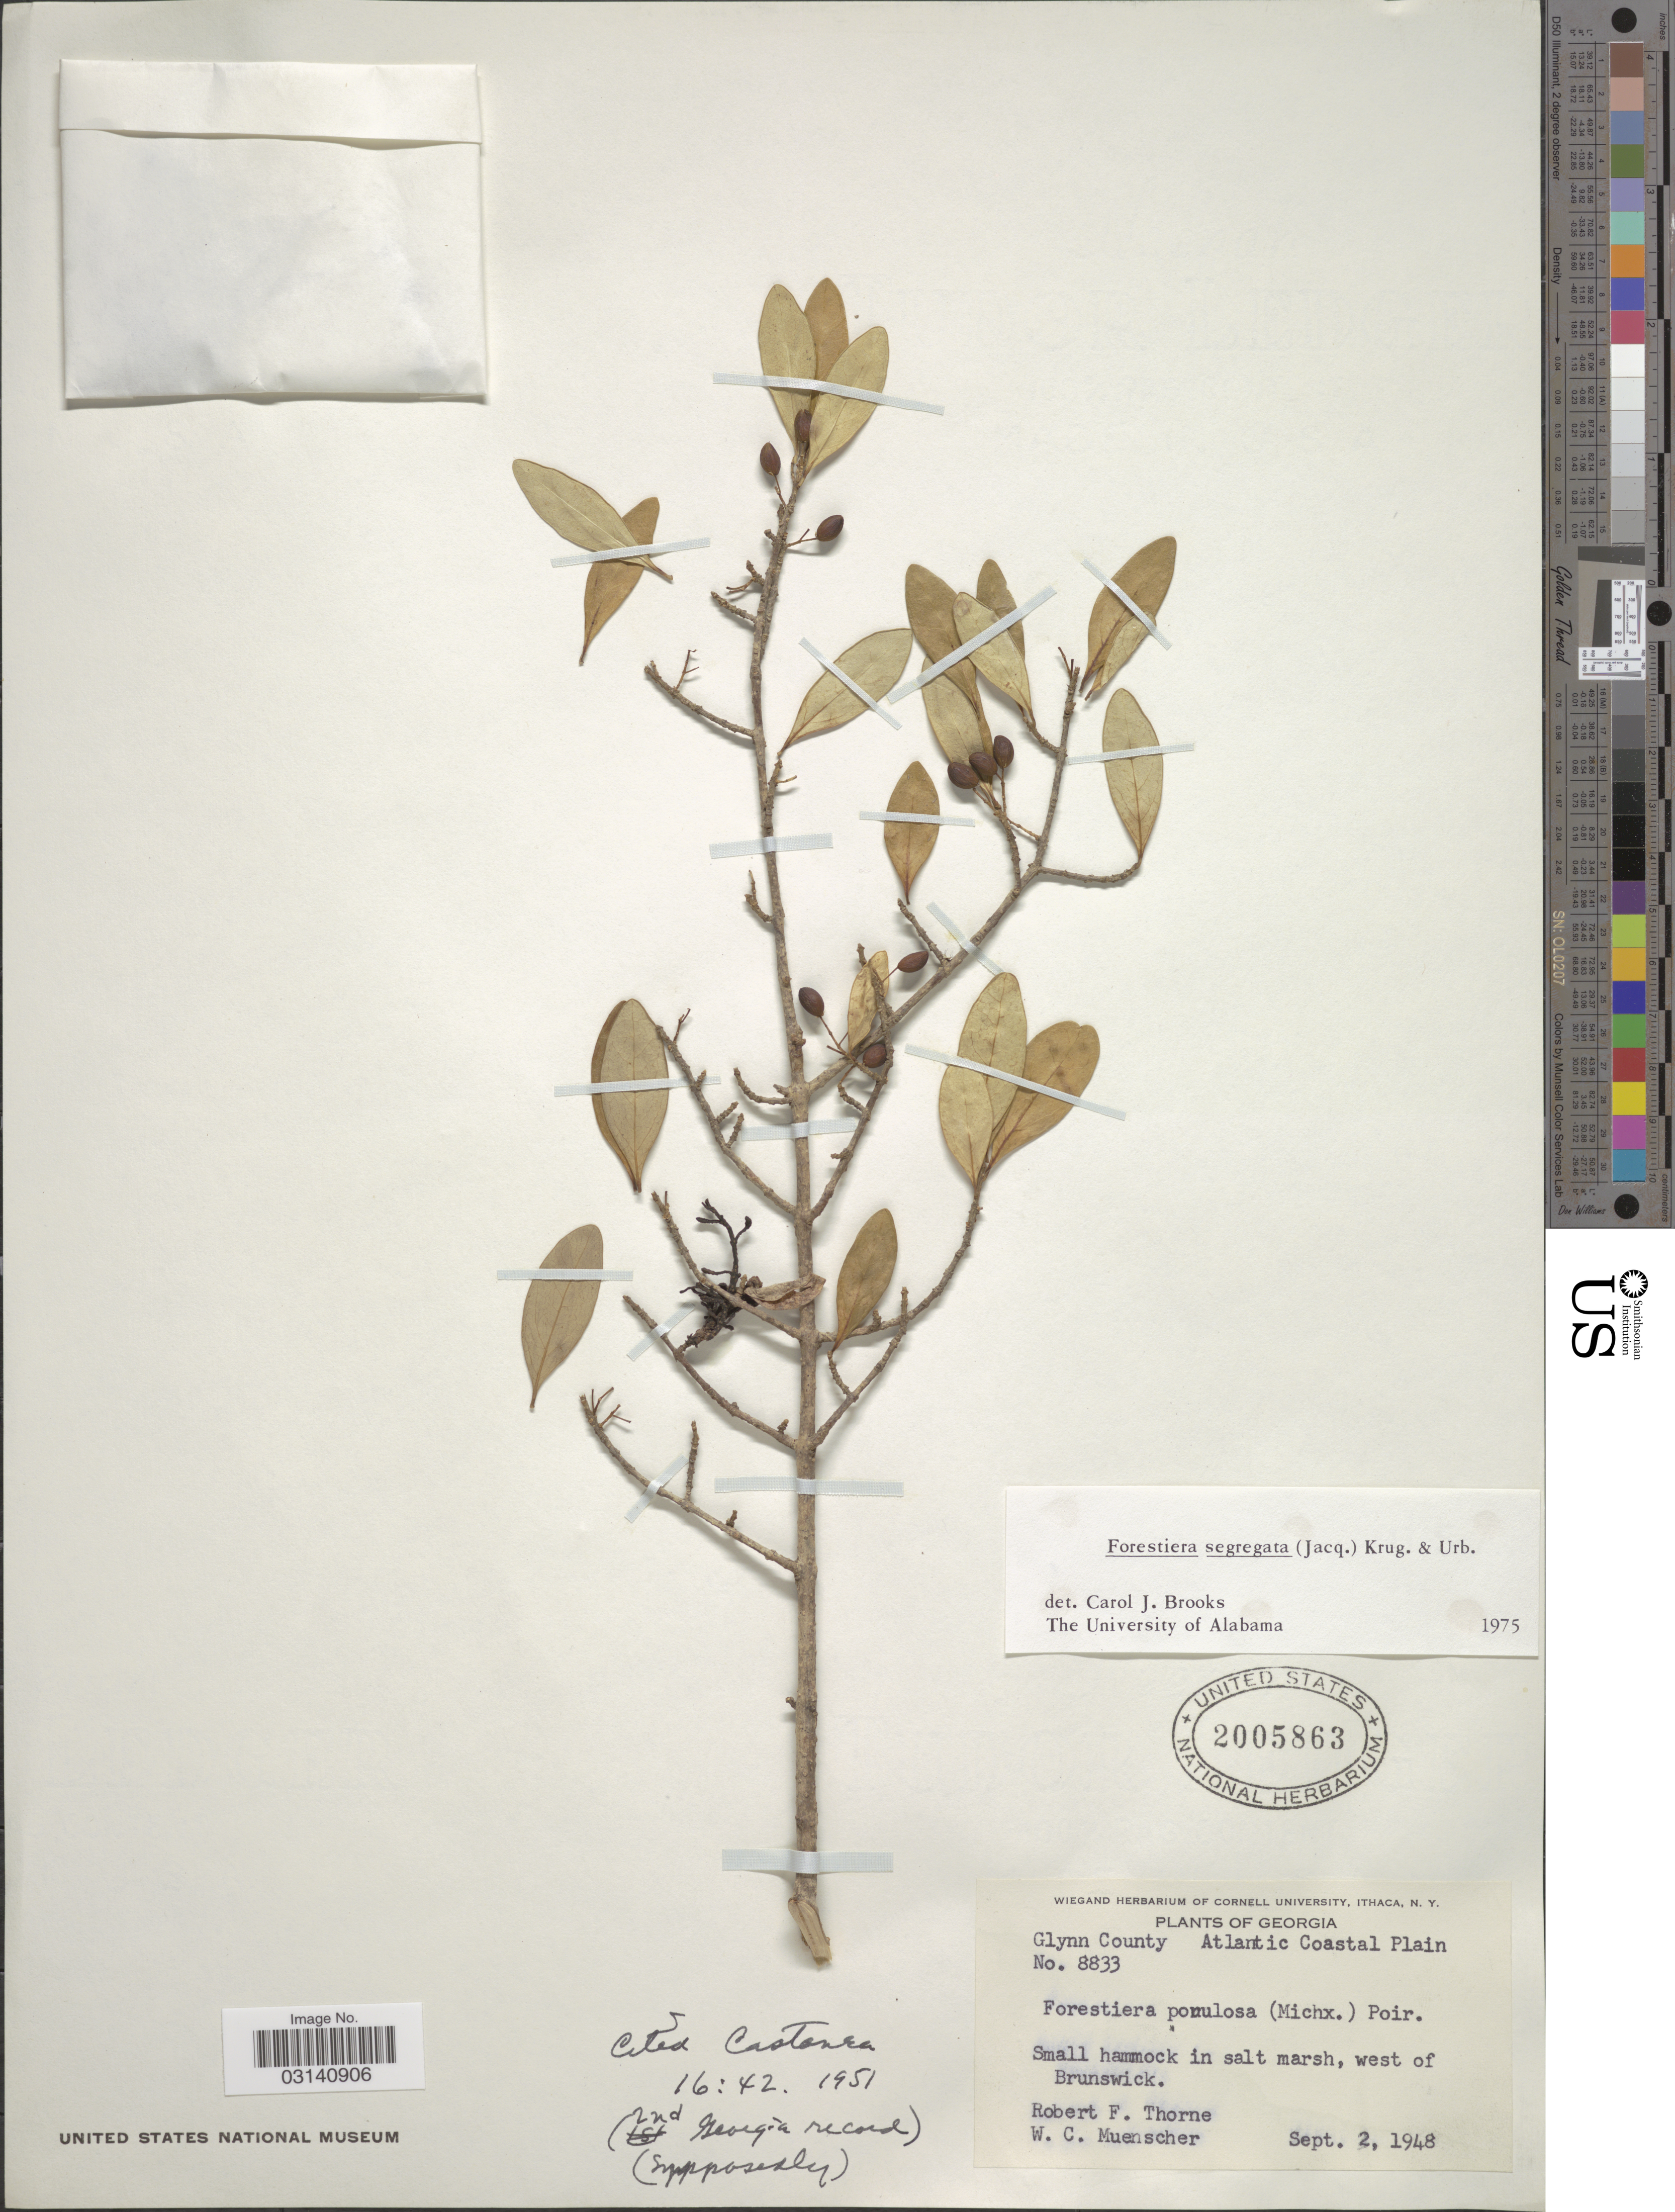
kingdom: Plantae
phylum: Tracheophyta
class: Magnoliopsida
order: Lamiales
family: Oleaceae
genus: Forestiera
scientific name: Forestiera segregata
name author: (Jacq.) Krug & Urb.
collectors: R. F. Thorne & W. Muenscher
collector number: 8833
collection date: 1948-09-02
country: United States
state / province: Georgia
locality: Glynn County. Atlantic Coastal Plain. West of Brunswick.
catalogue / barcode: US 2005863